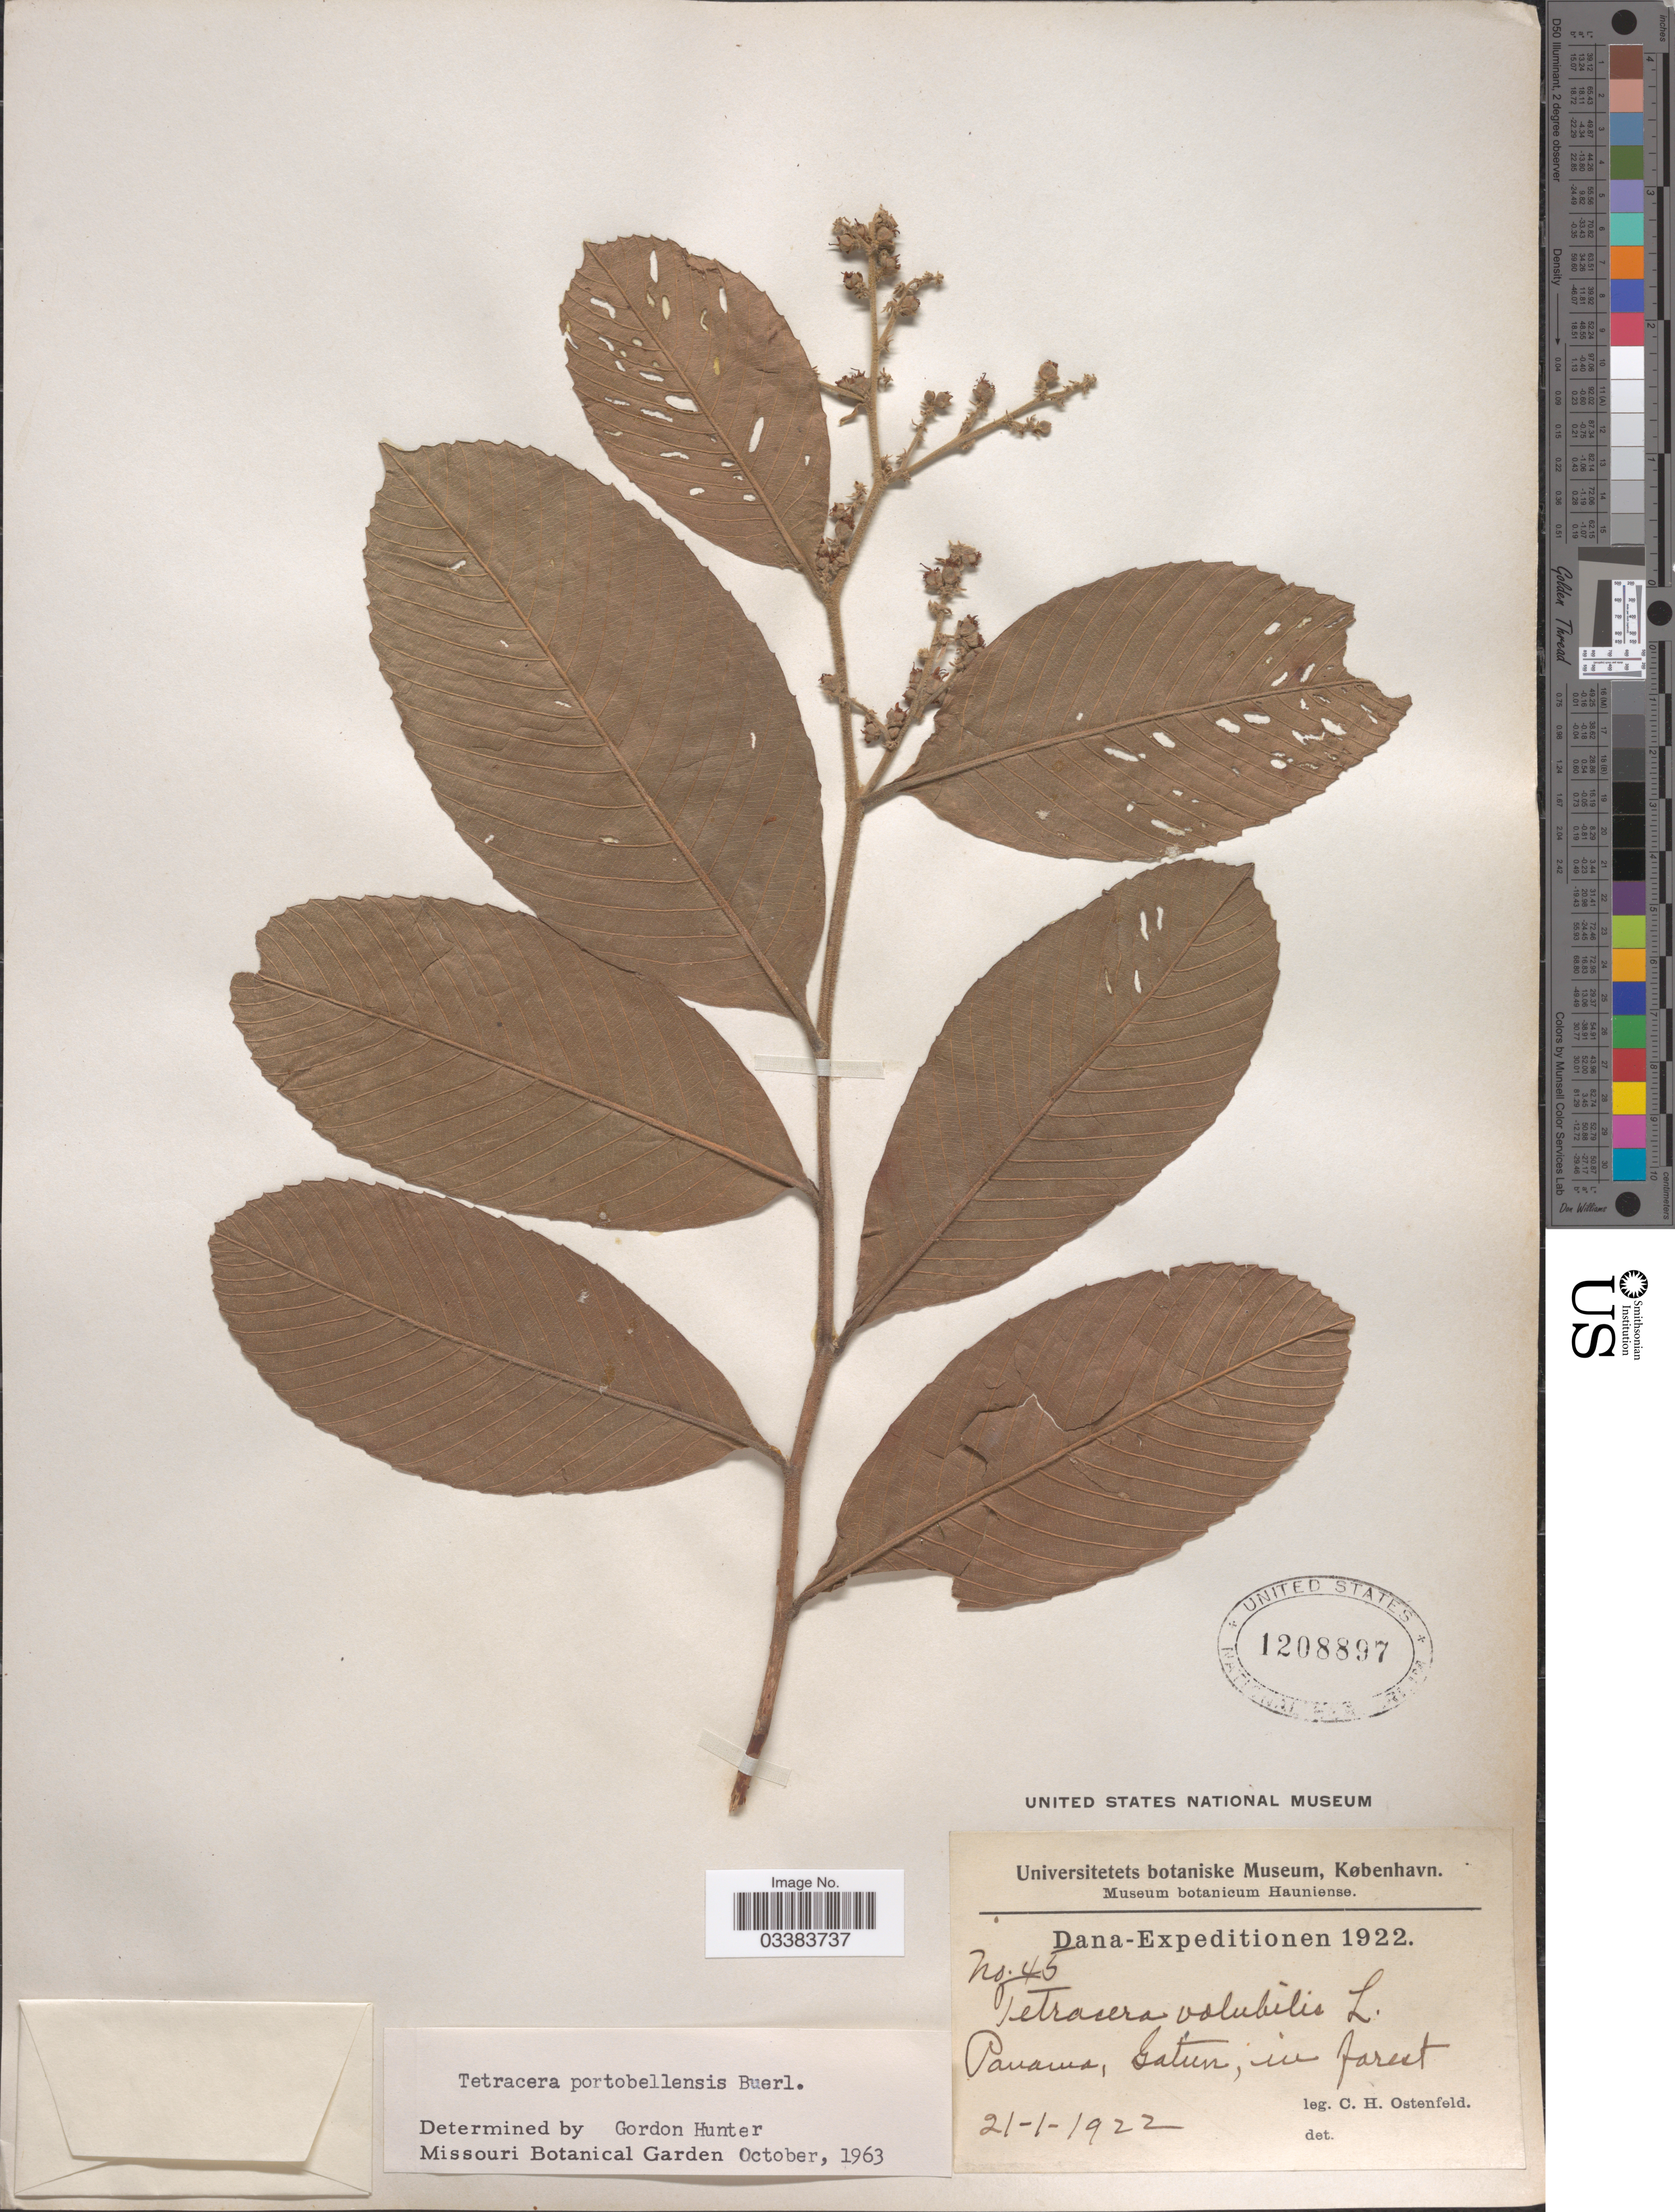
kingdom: Plantae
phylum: Tracheophyta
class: Magnoliopsida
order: Dilleniales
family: Dilleniaceae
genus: Tetracera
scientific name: Tetracera portobellensis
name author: Beurl.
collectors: C. Ostenfeld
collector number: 45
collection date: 1922-01-21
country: Panama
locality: Gatun, in forest.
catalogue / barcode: US 1208897